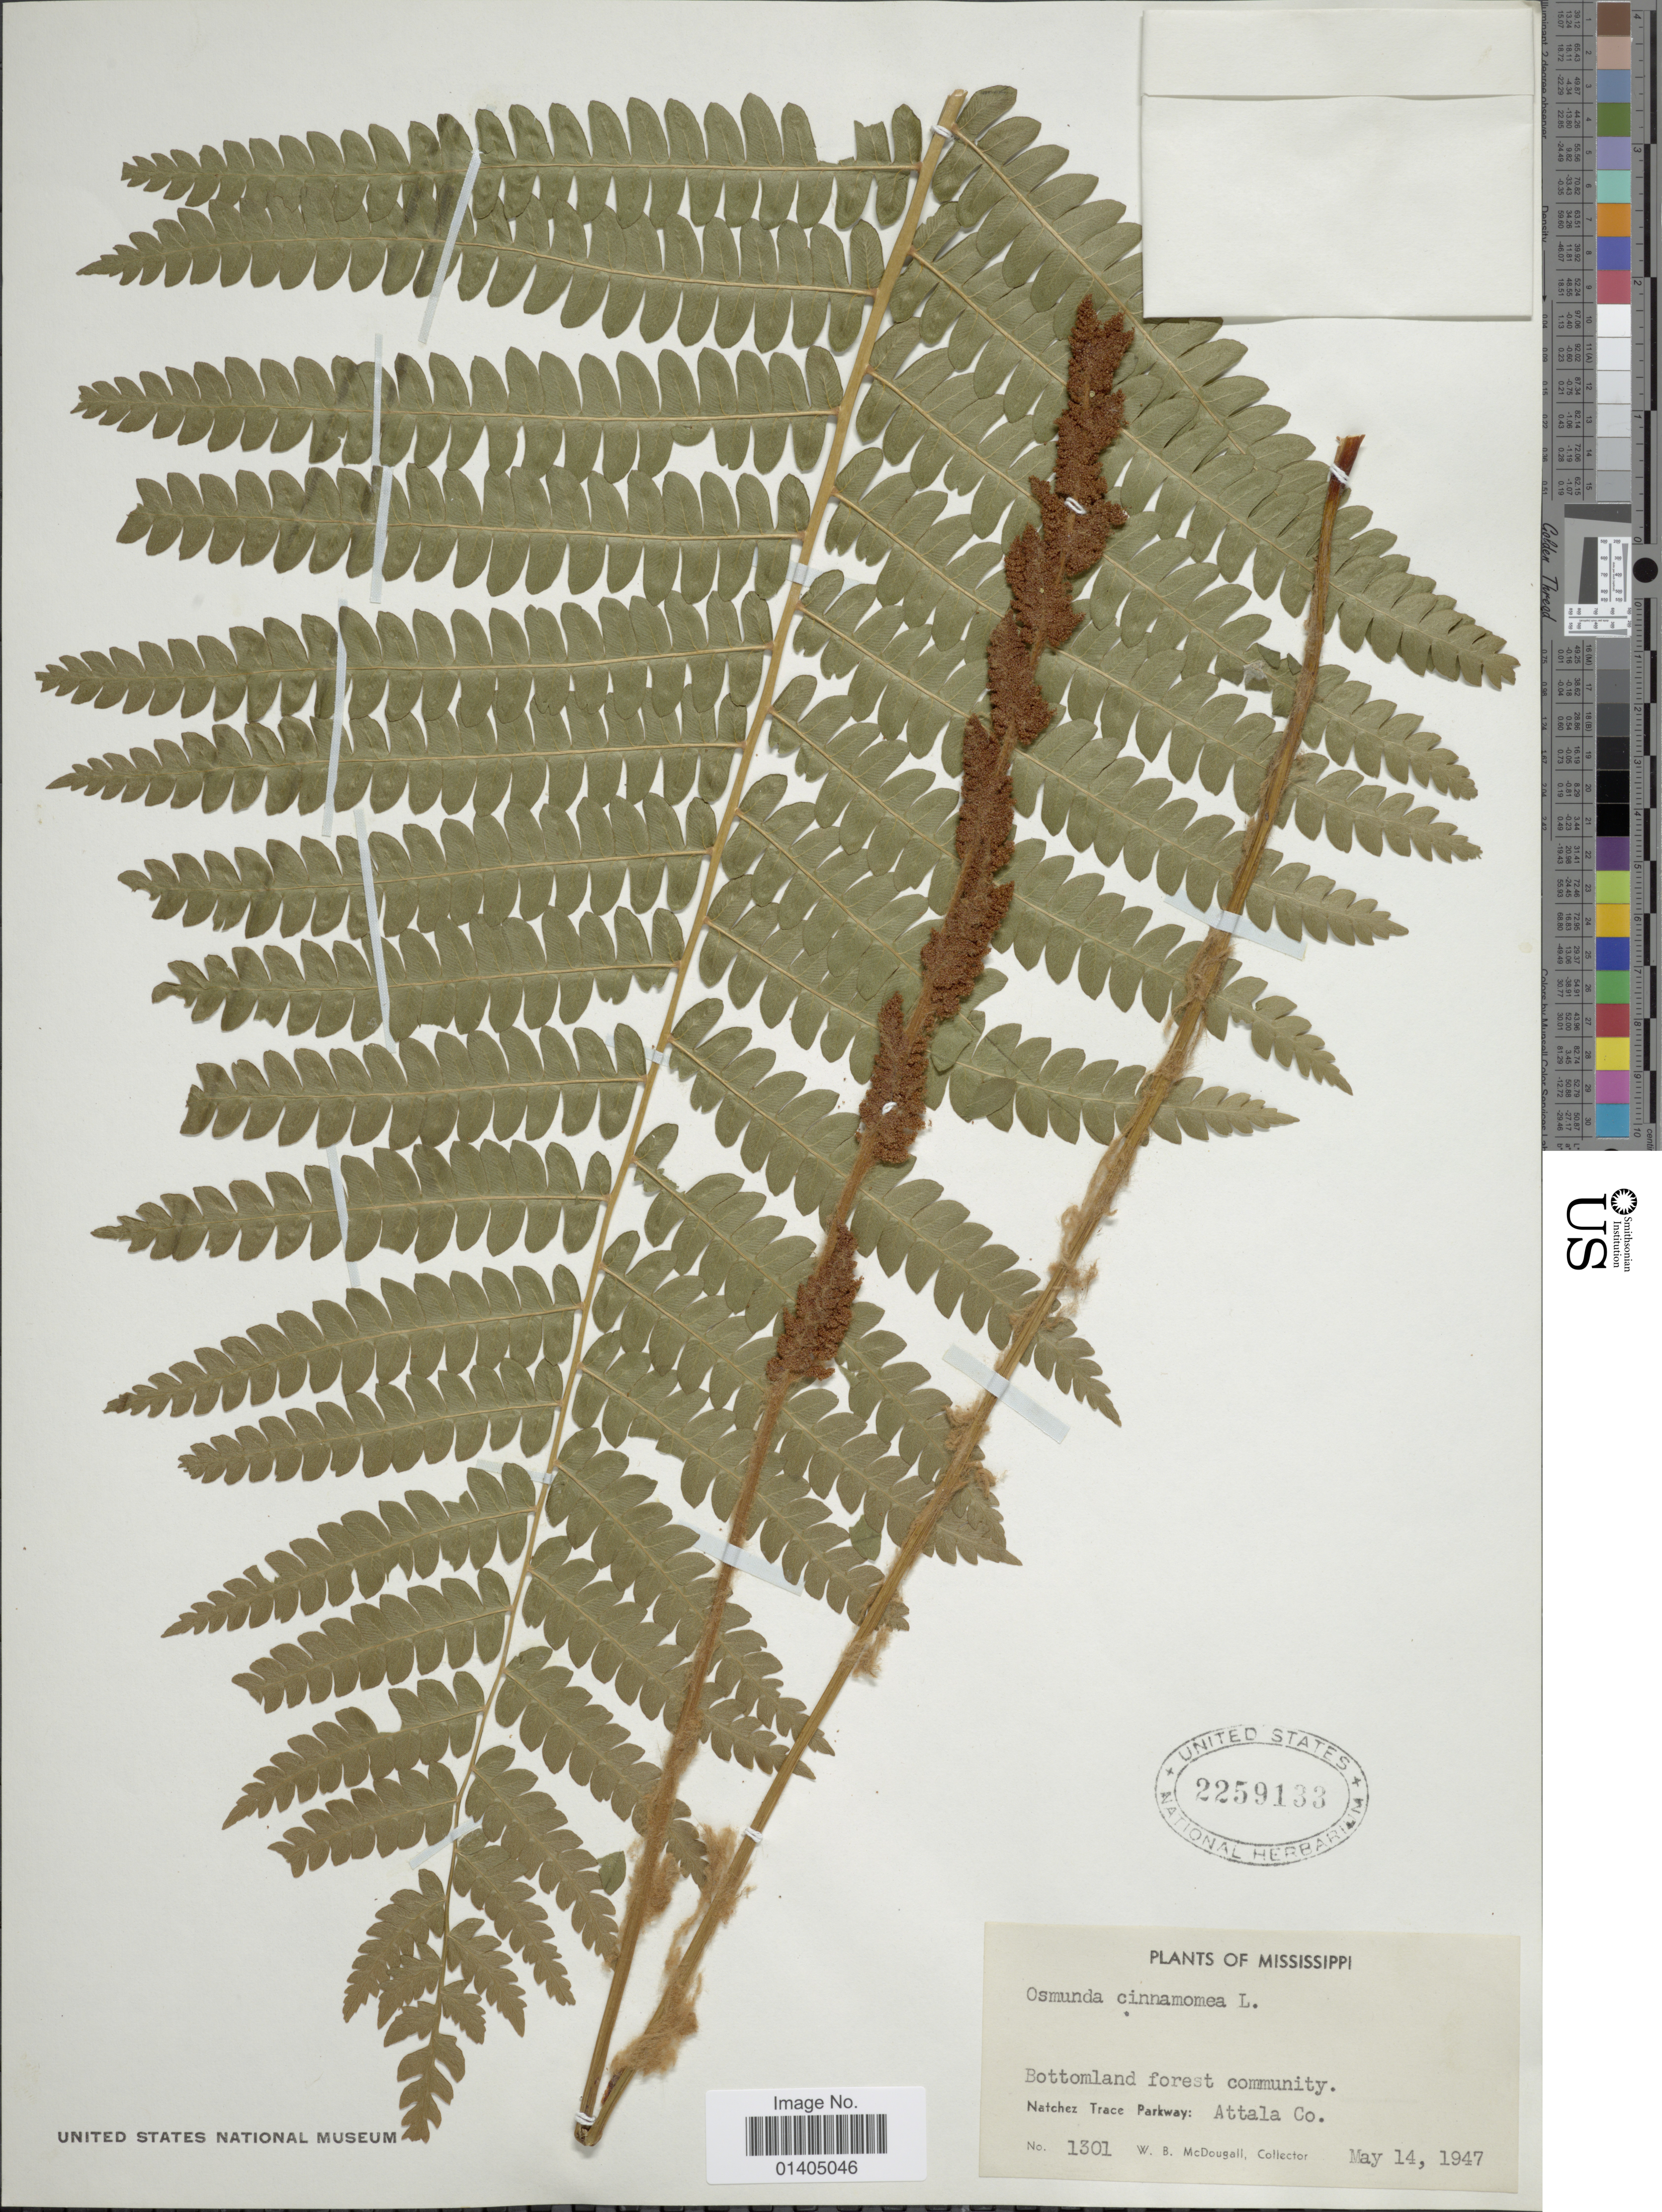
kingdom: Plantae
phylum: Tracheophyta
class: Polypodiopsida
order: Osmundales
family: Osmundaceae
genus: Osmundastrum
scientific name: Osmundastrum cinnamomeum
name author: (L.) C. Presl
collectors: W. B. McDougall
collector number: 1301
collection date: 1947-05-14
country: United States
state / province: Mississippi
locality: Bottomland forest community, Natchez Trace Parkway: Attala Co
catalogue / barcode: US 2259133